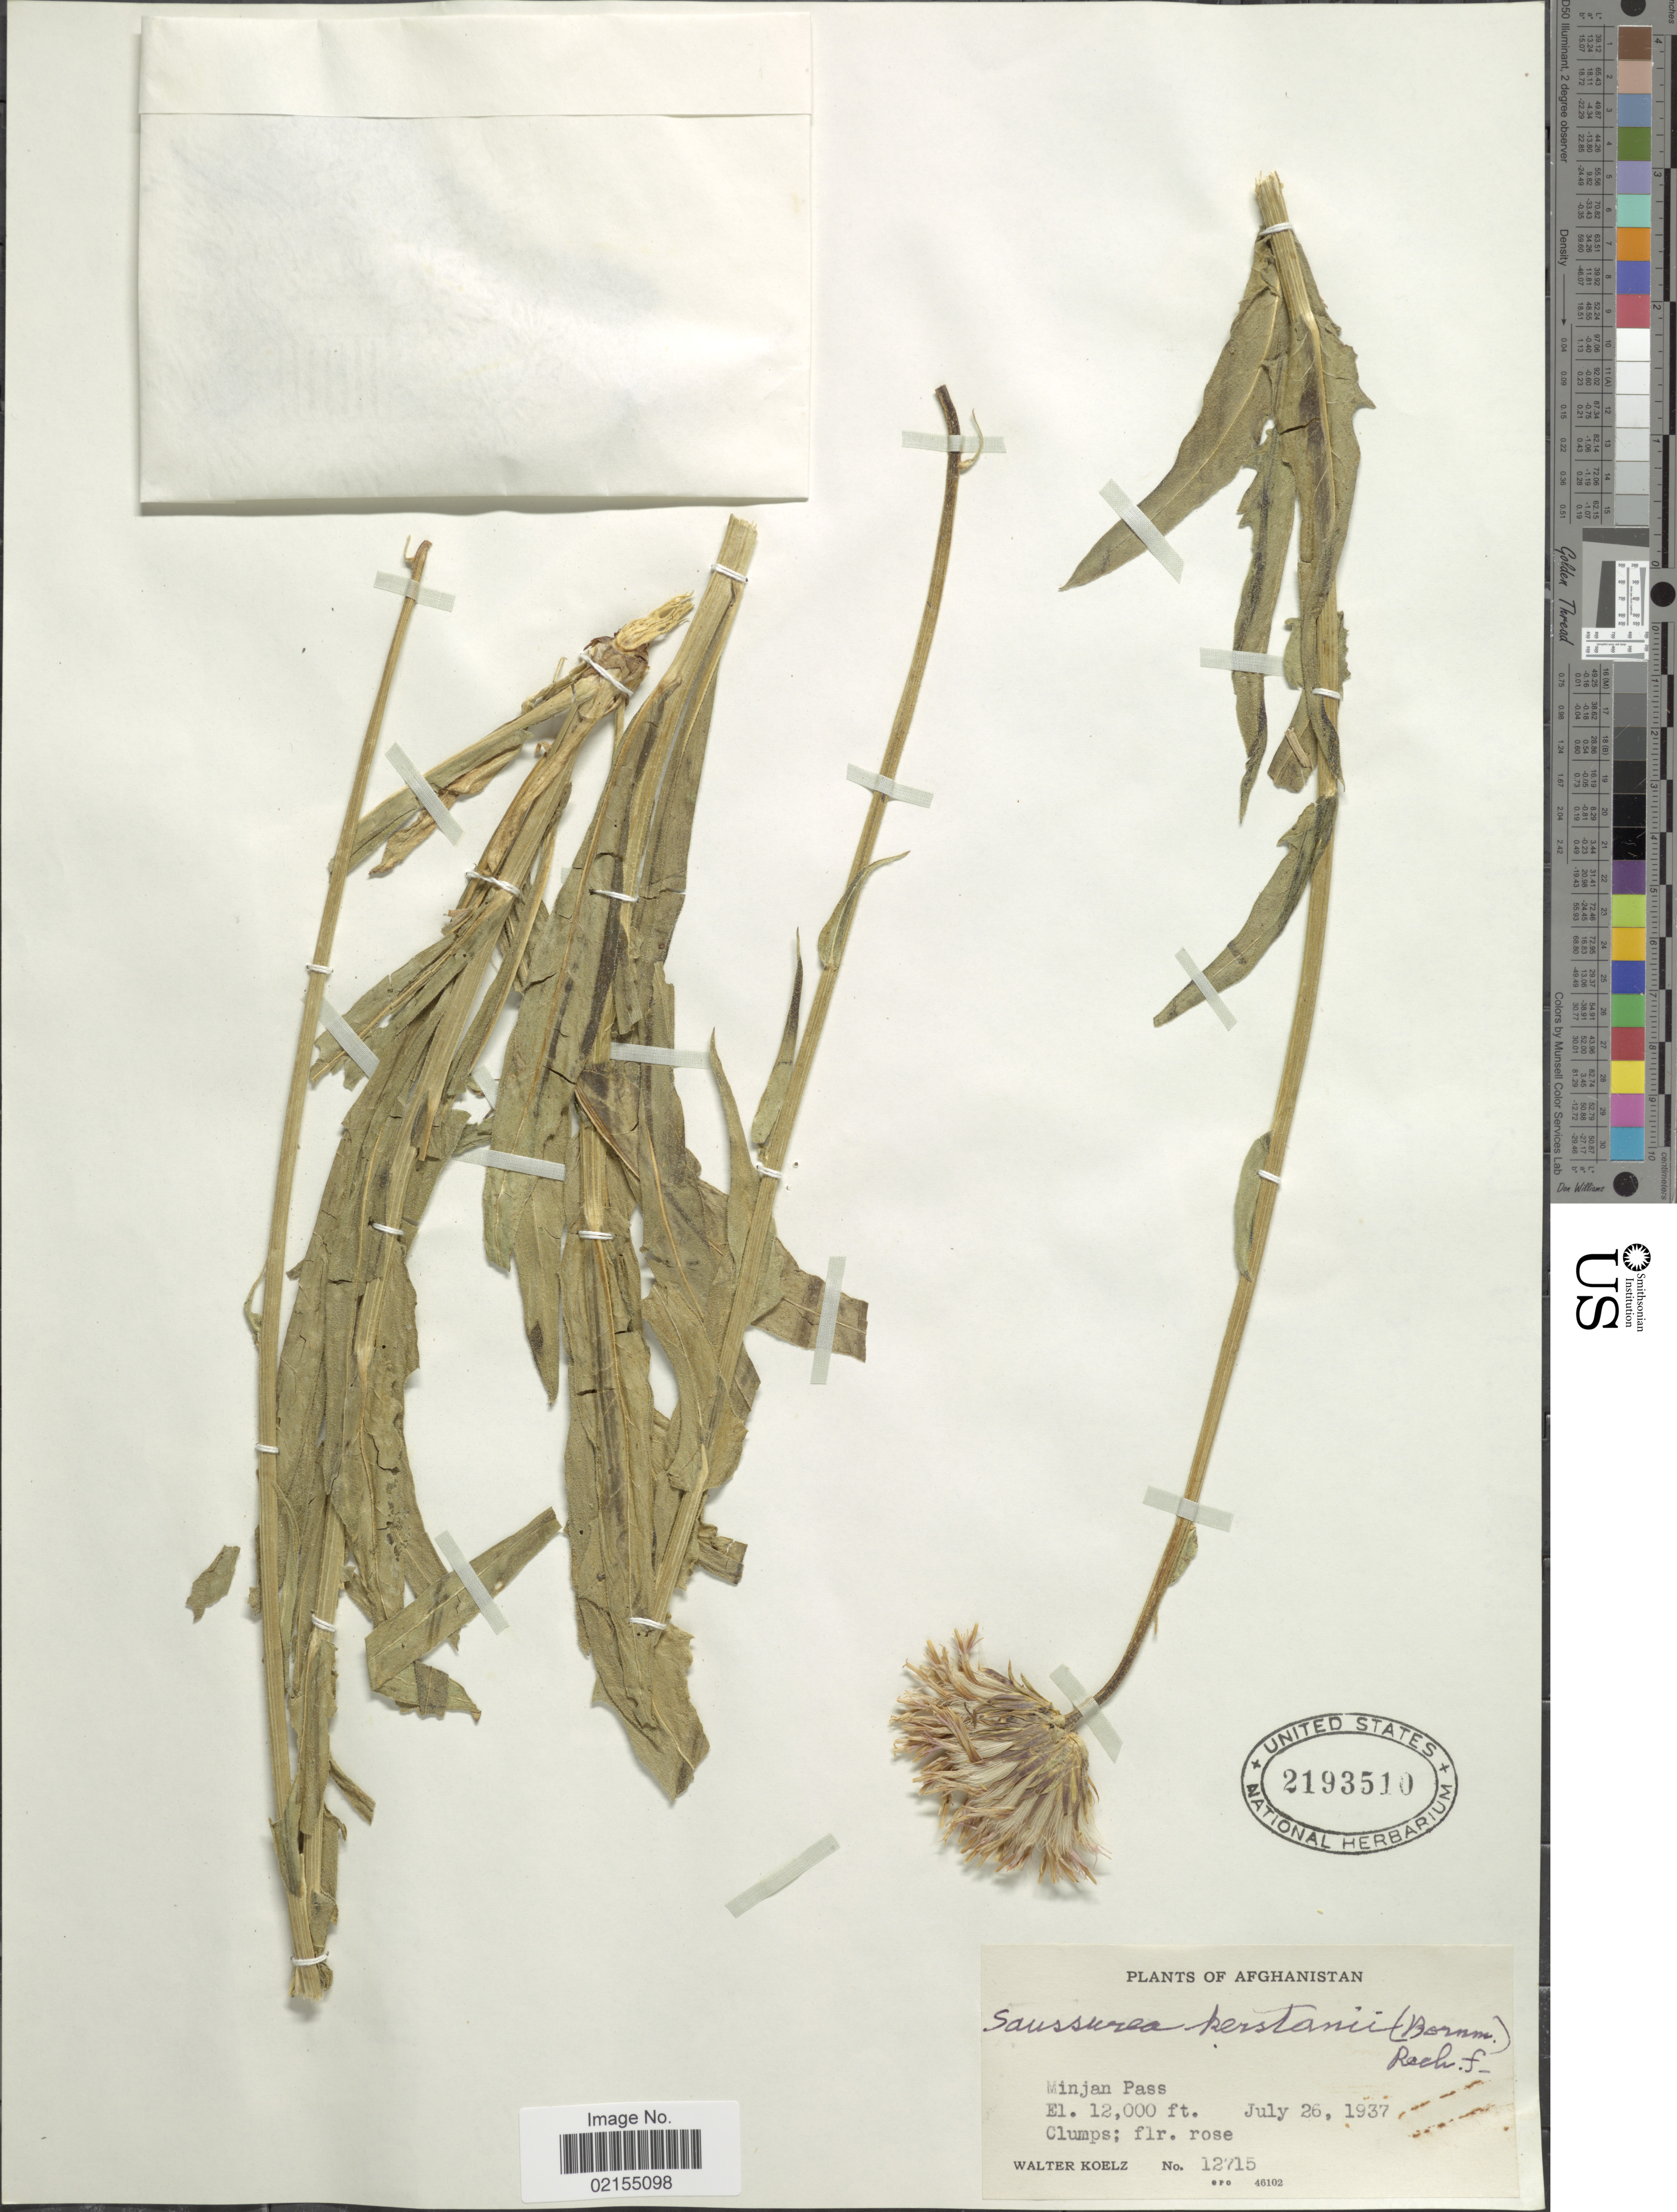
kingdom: Plantae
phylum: Tracheophyta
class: Magnoliopsida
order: Asterales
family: Asteraceae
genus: Saussurea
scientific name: Saussurea gilesii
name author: Hemsl.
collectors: W. N. Koelz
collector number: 12715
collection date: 1937-07-26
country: Afghanistan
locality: Minjan Pass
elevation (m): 3658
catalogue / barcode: US 2193510